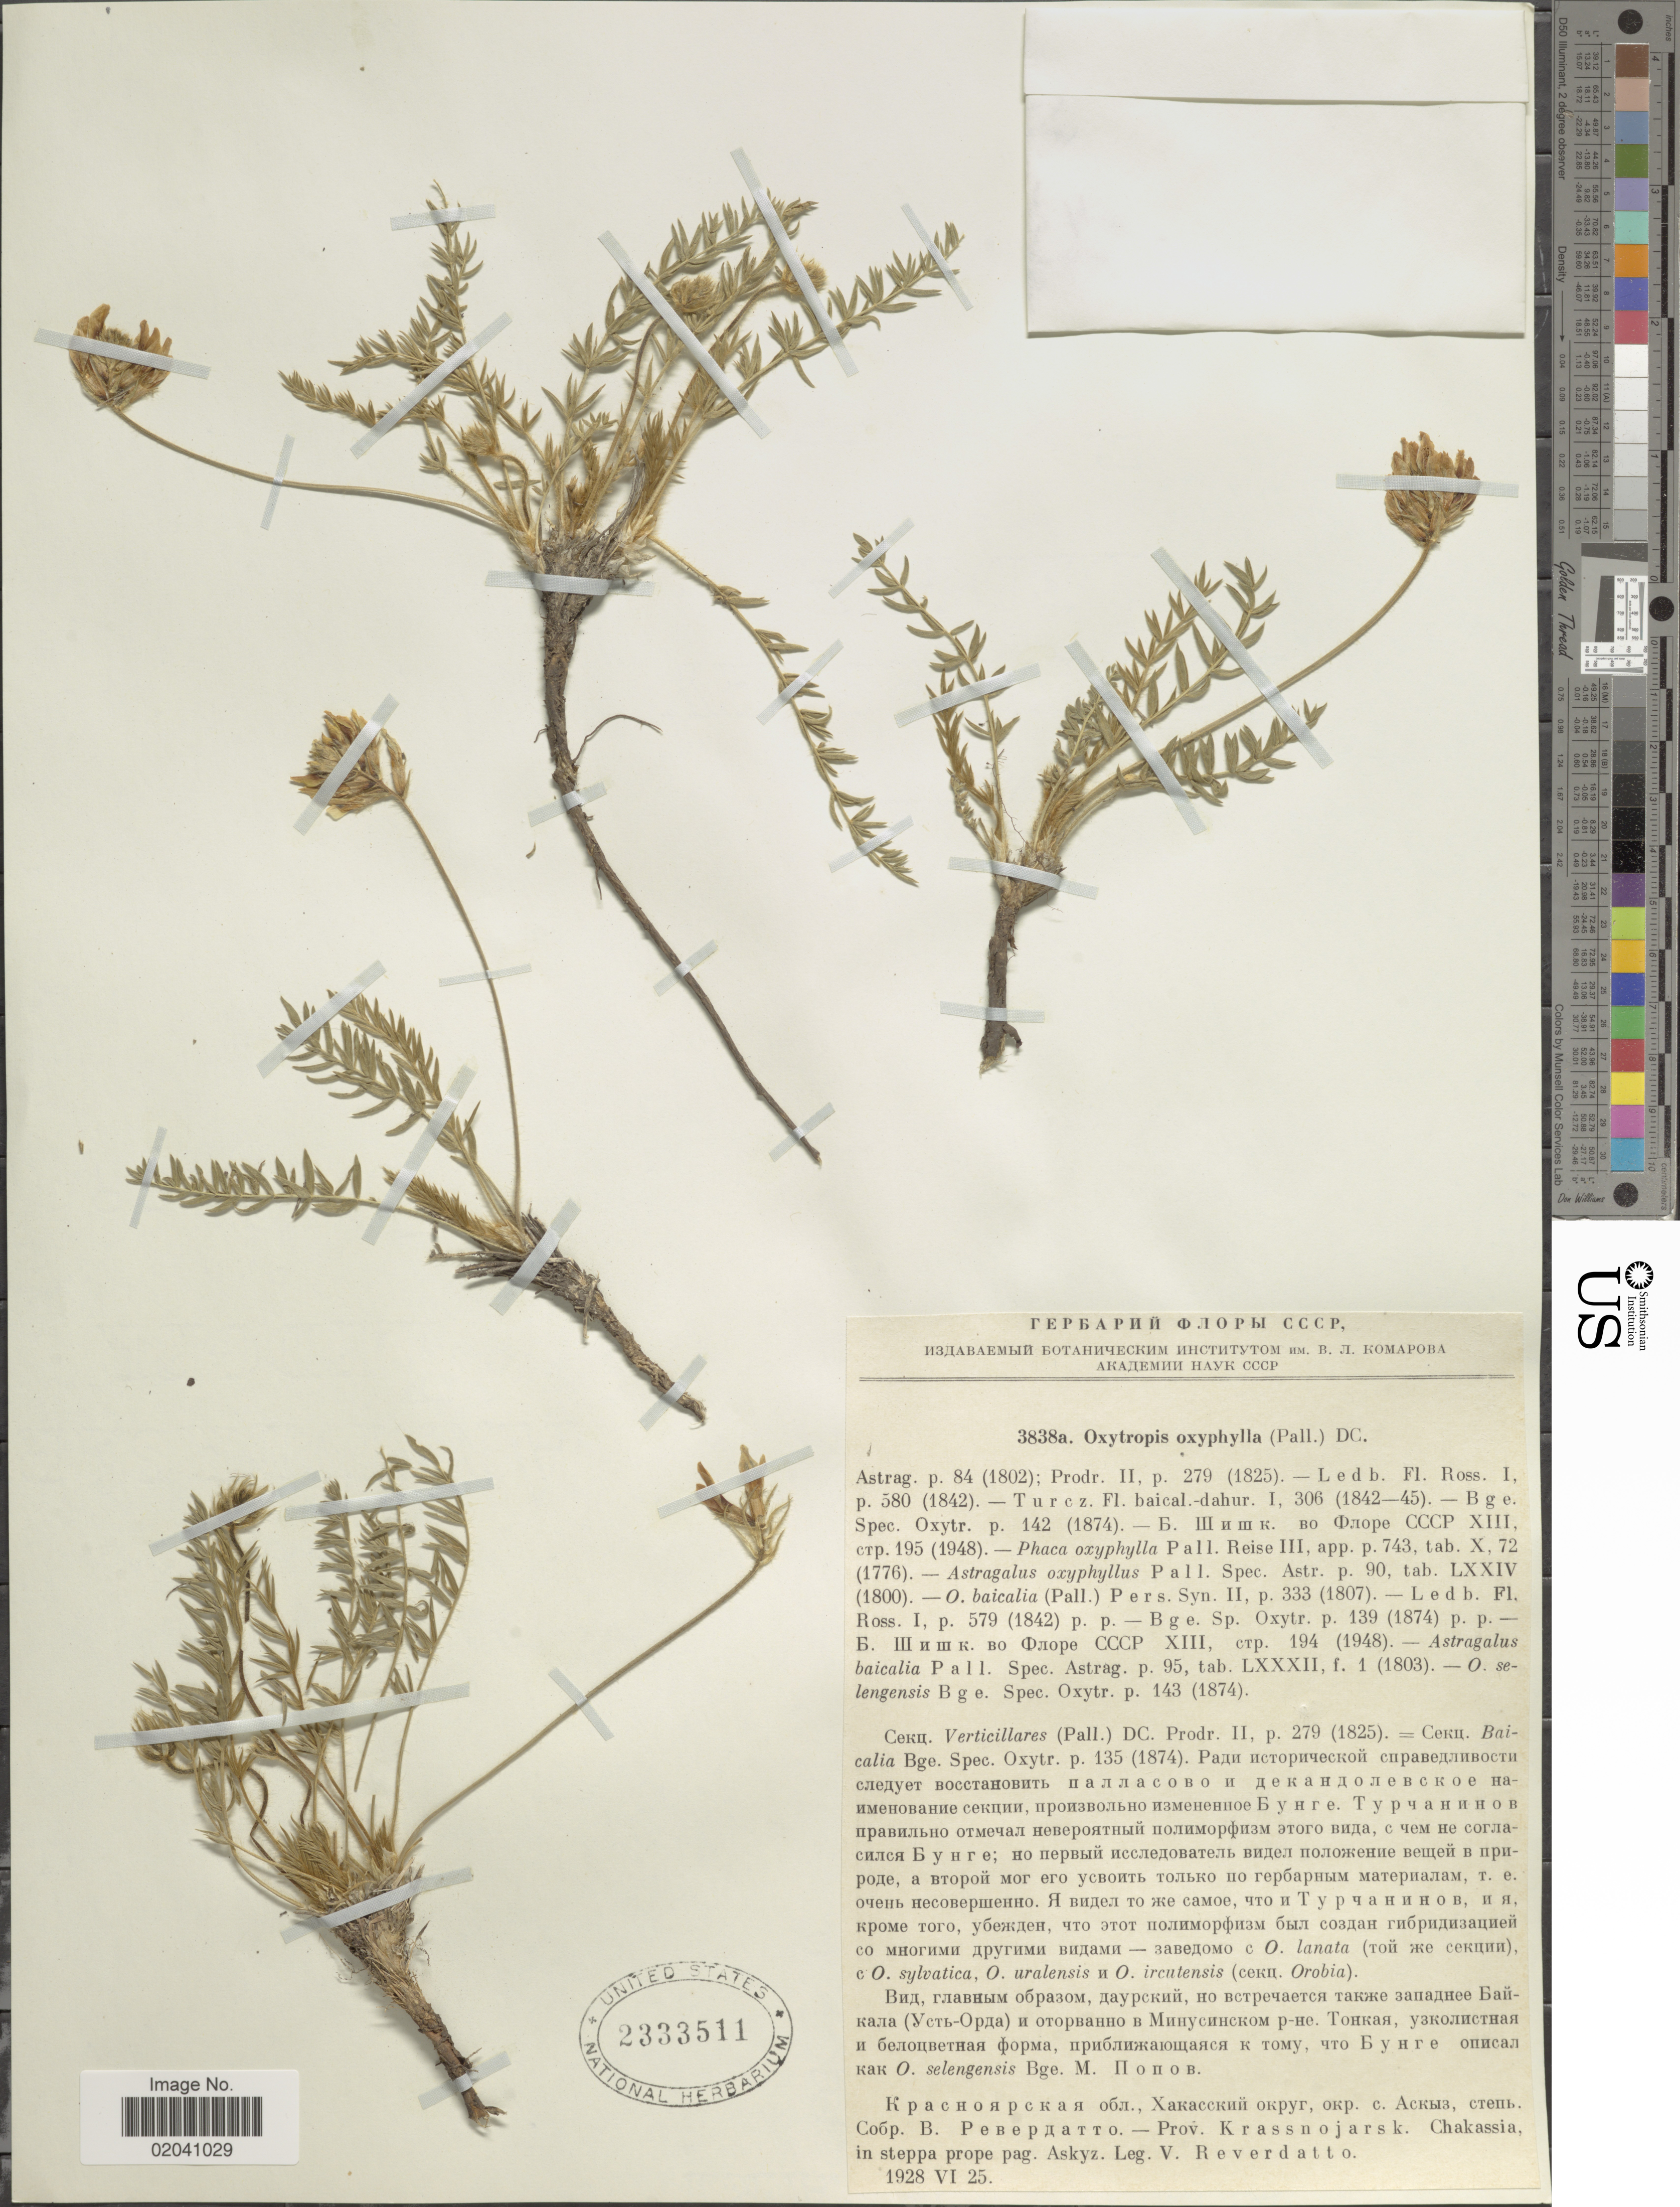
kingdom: Plantae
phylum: Tracheophyta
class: Magnoliopsida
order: Fabales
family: Fabaceae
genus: Oxytropis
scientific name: Oxytropis oxyphylla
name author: (Pall.) DC.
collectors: V. Reverdatto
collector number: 3838a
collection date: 1928-06-25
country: Russian Federation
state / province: Krasnoyarsk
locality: Prov. Krassnojarsk, Chakassia, in steppa prope pag. Askyz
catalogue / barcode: US 2333511